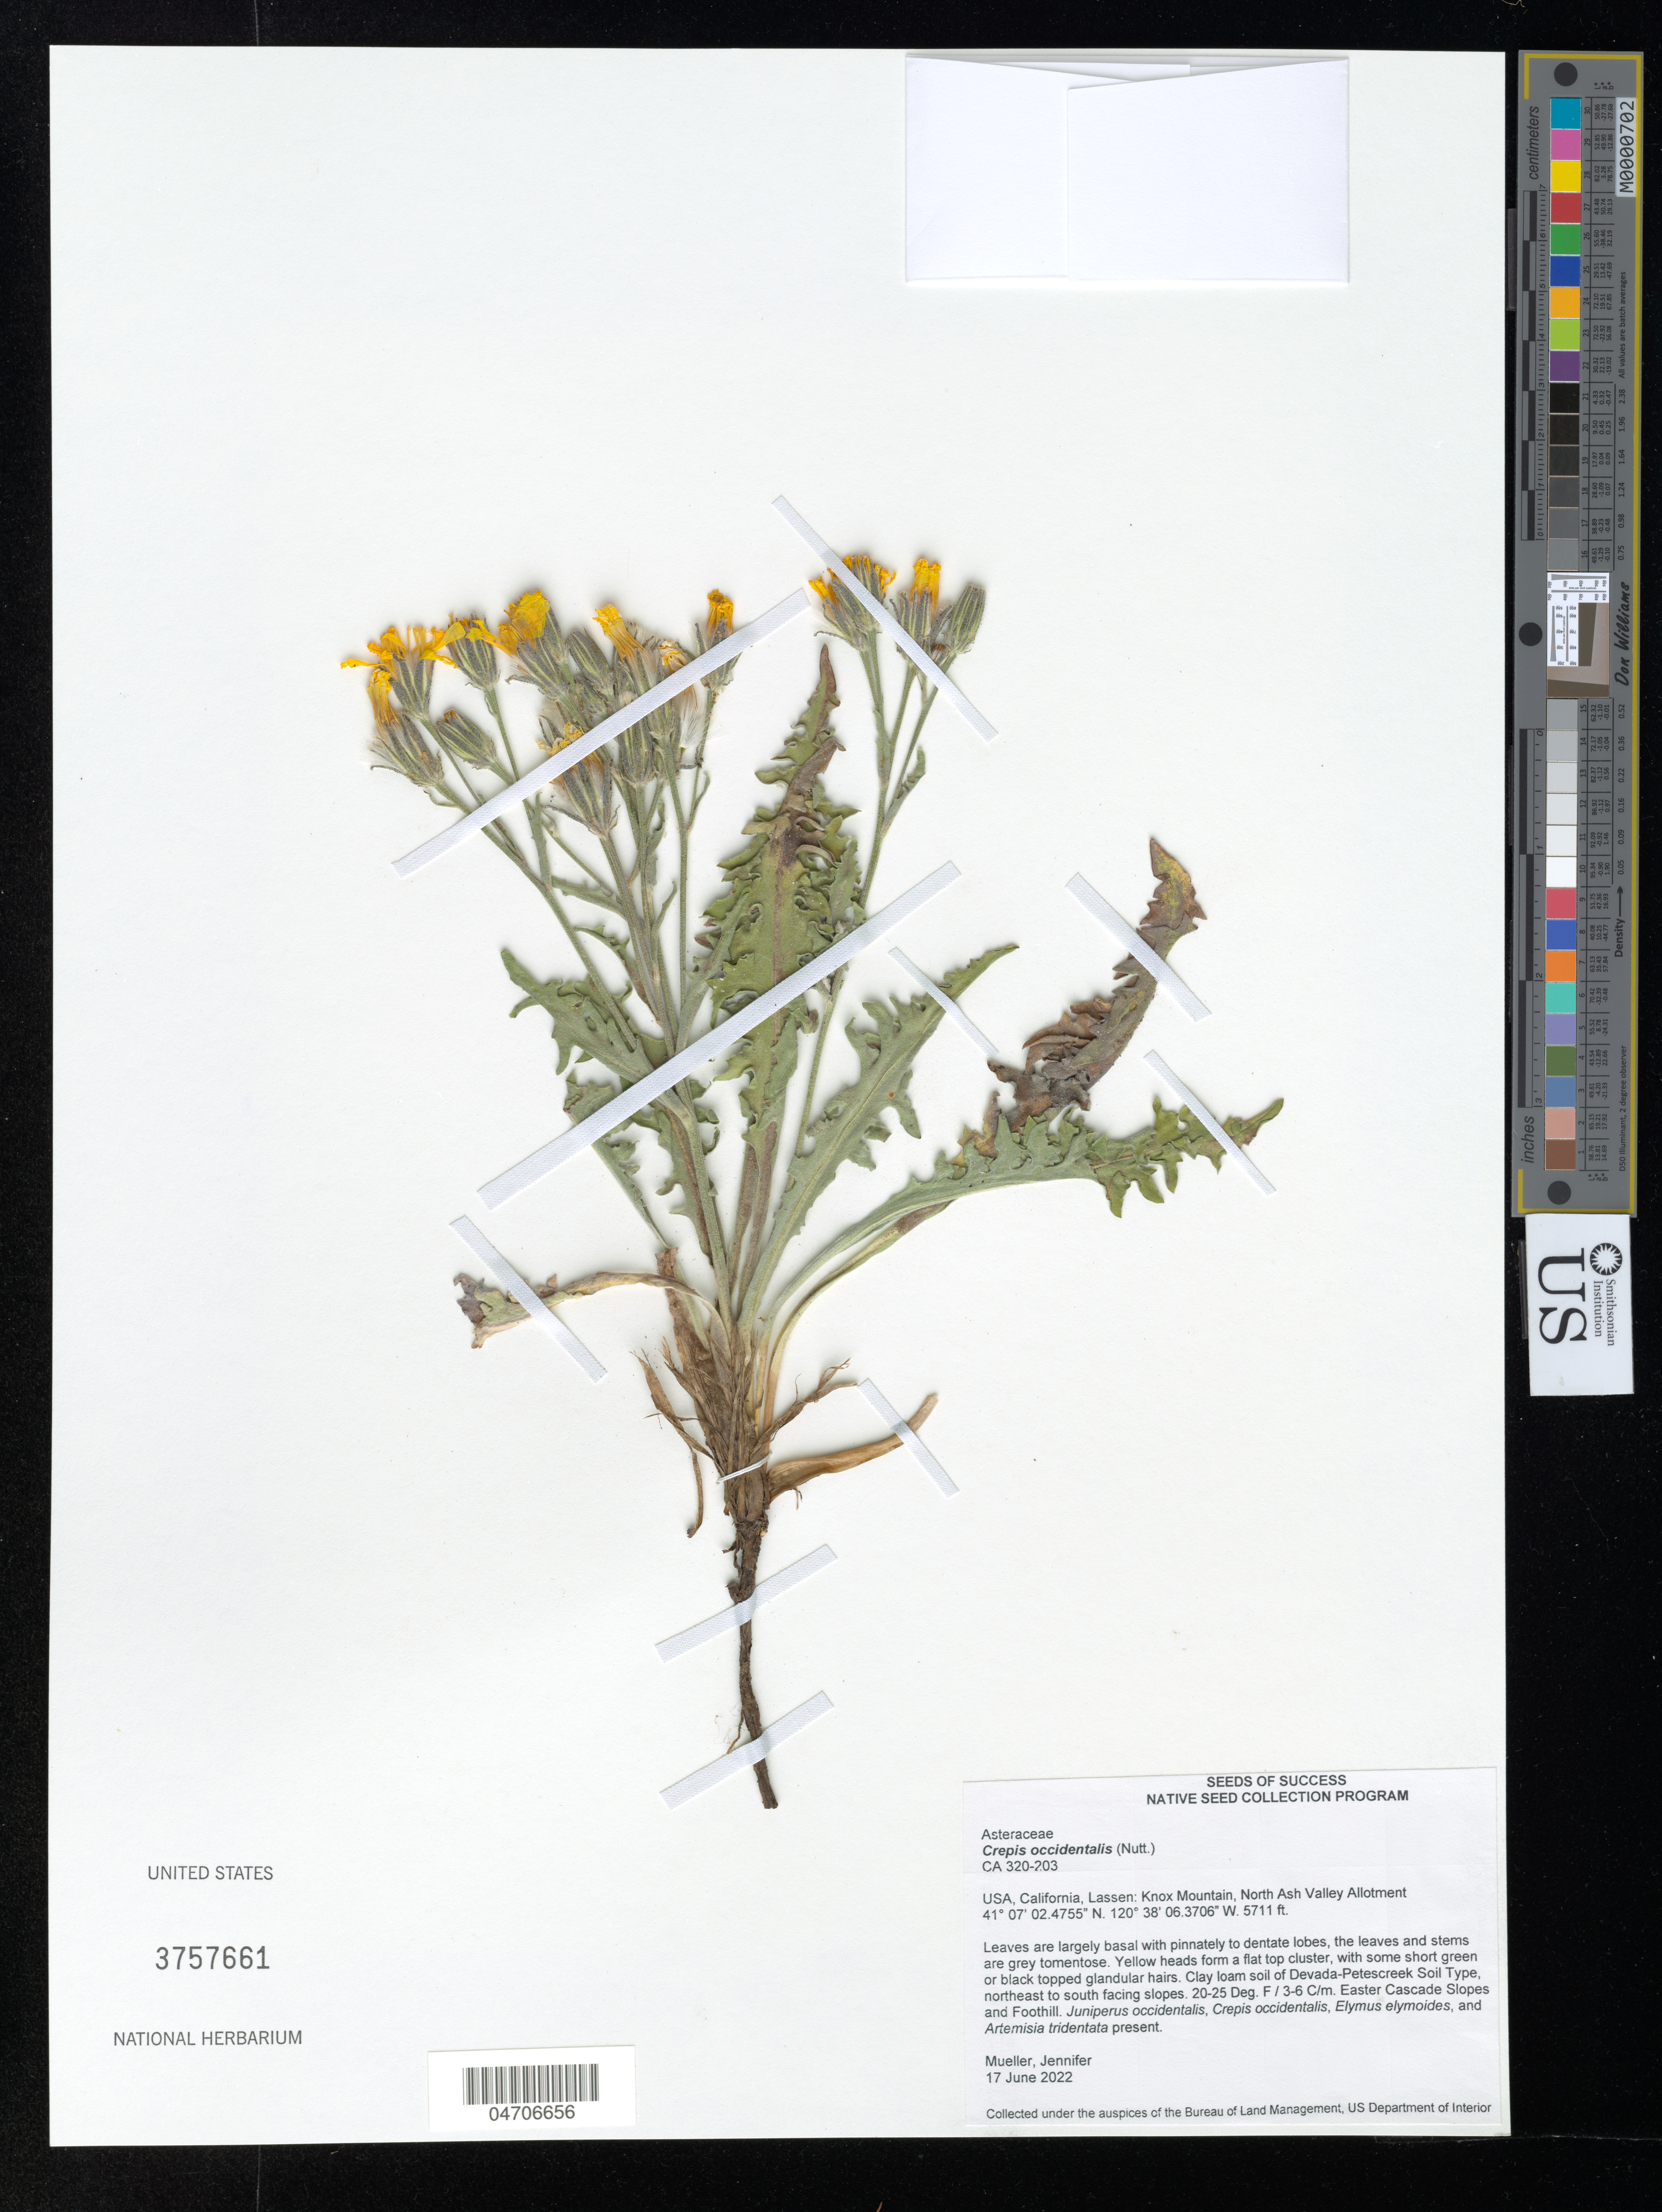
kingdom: Plantae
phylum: Tracheophyta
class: Magnoliopsida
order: Asterales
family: Asteraceae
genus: Crepis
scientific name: Crepis occidentalis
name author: Nutt.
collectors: J. Mueller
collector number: CA320-203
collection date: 2022-06-17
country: United States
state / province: California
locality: Lassen: Knox Mountain, North Ash Valley Allotment.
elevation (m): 1741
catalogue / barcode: US 3757661